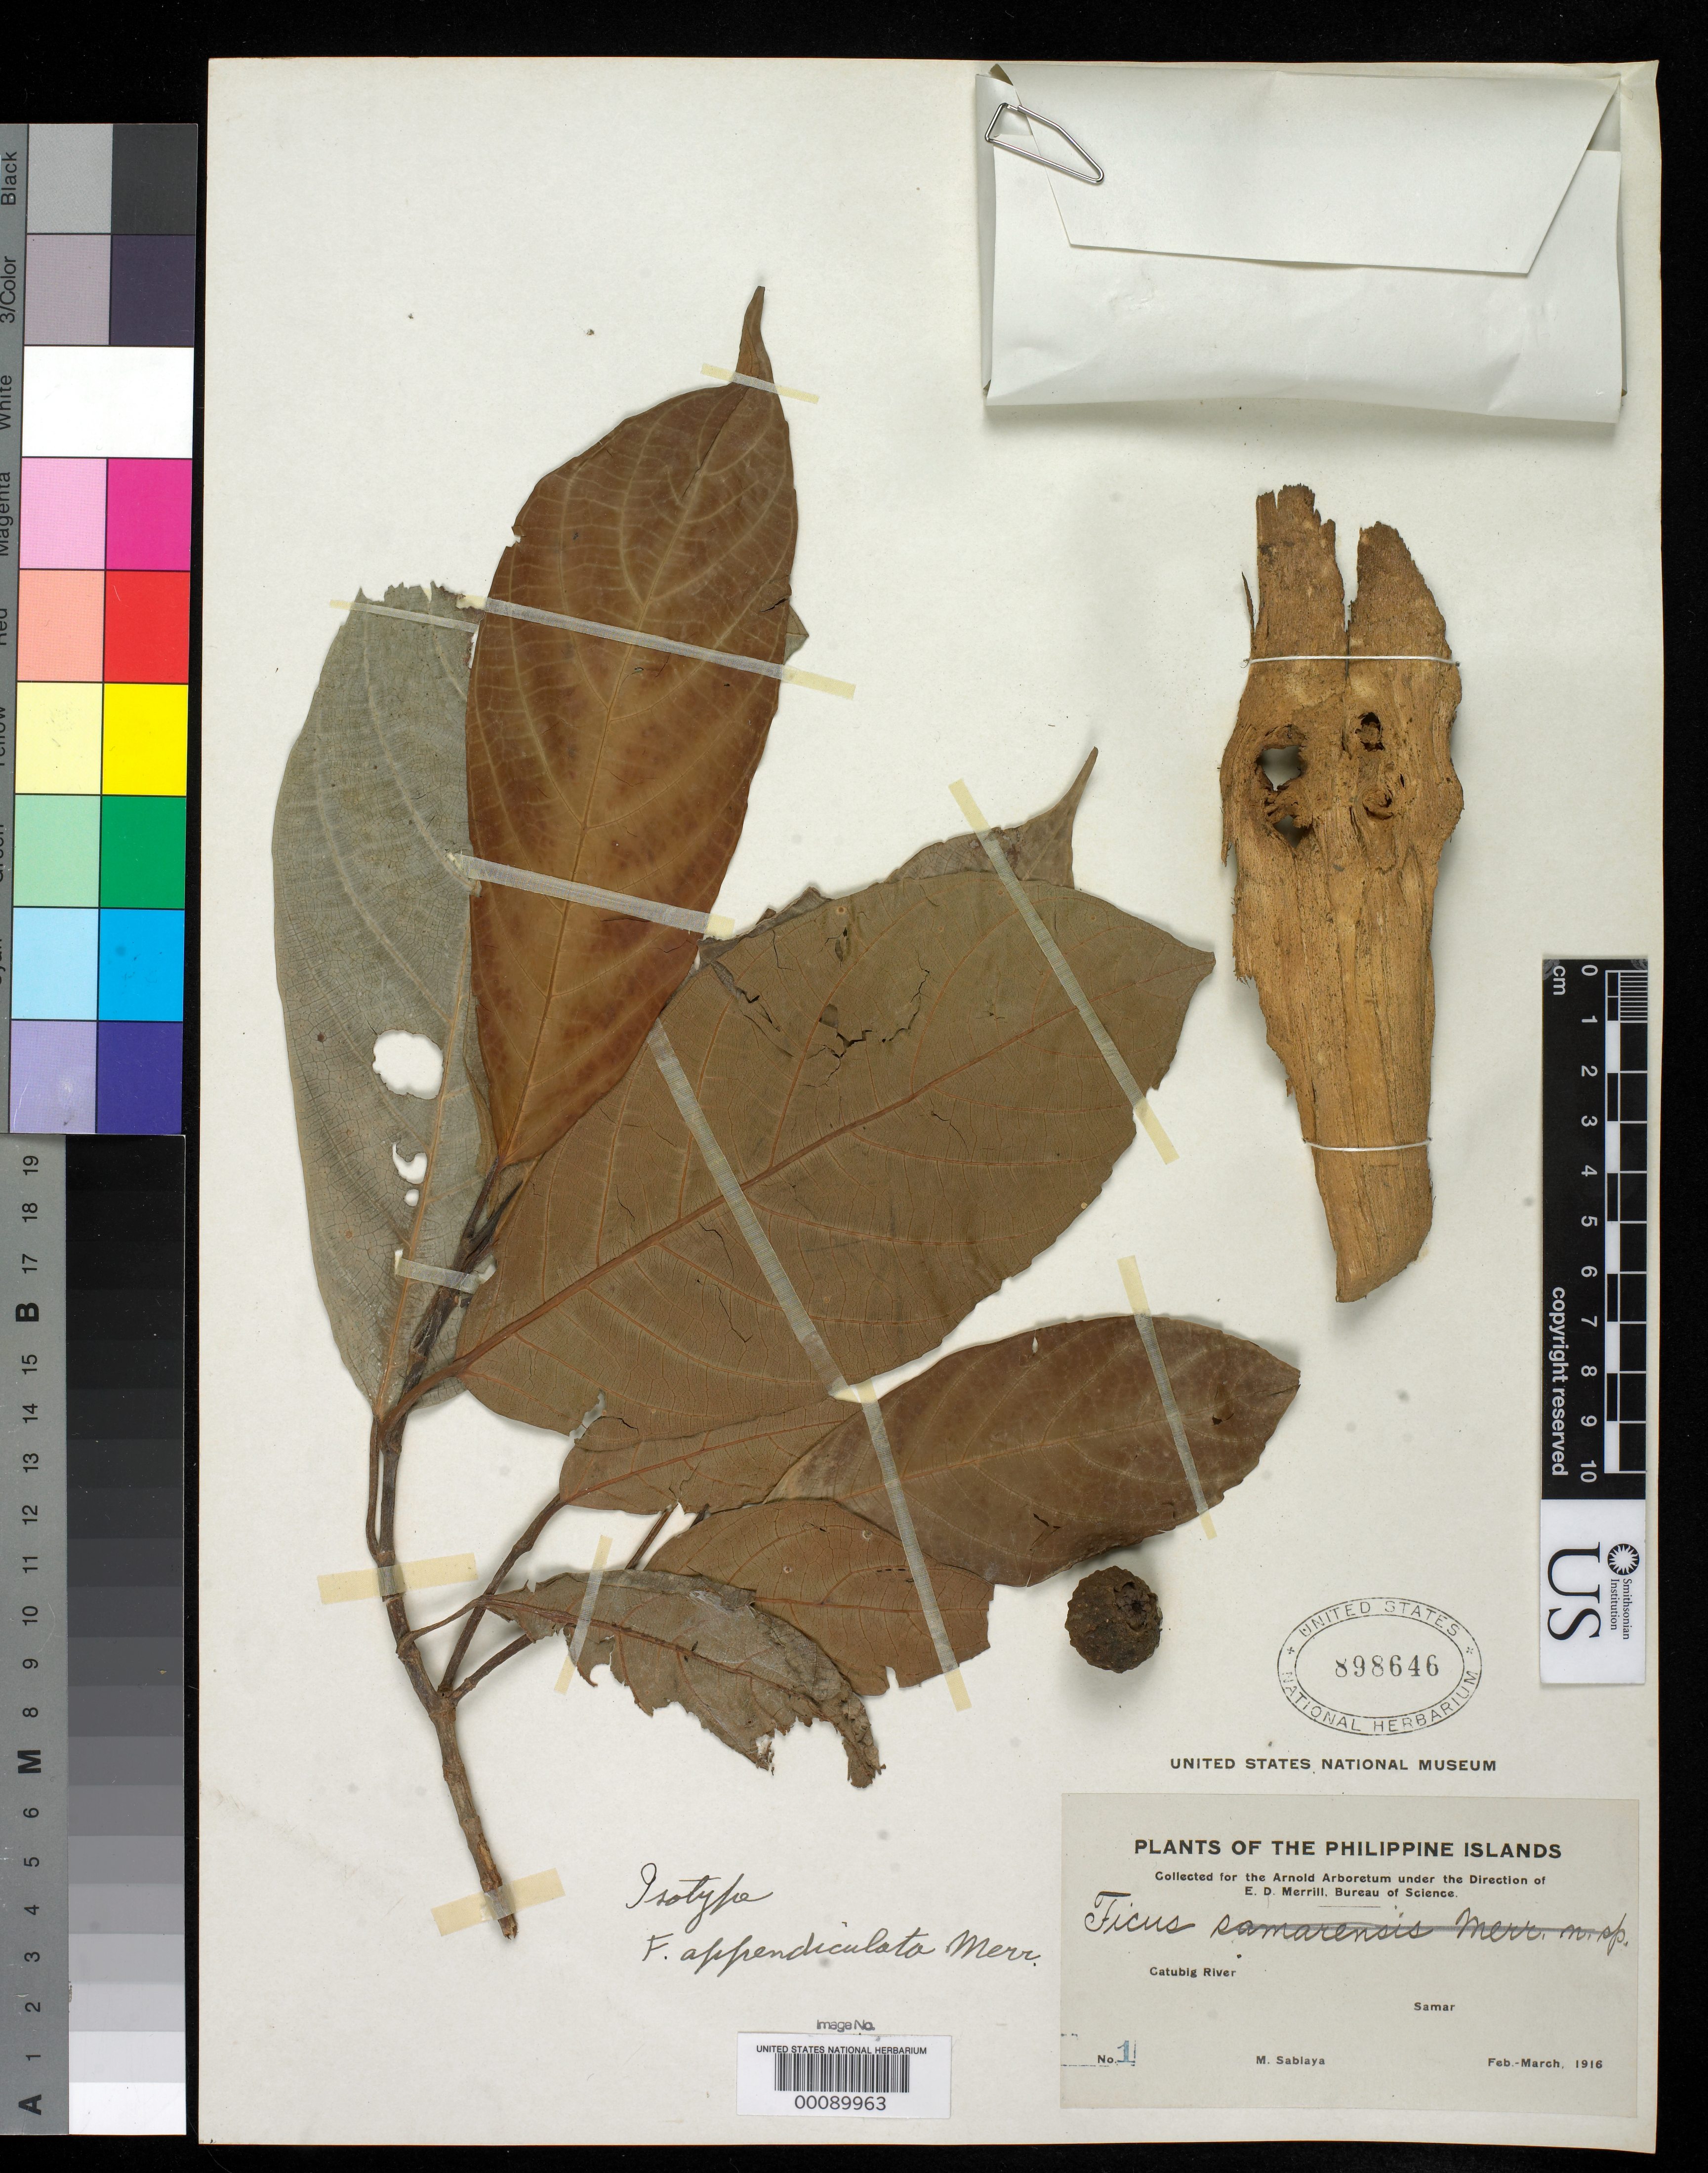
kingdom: Plantae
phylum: Tracheophyta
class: Magnoliopsida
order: Rosales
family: Moraceae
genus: Ficus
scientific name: Ficus appendiculata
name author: Merr.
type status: Isotype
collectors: M. Sabloya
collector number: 1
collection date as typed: Feb 1916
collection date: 1916-02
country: Philippines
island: Samar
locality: Catubig River.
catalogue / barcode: US 898646